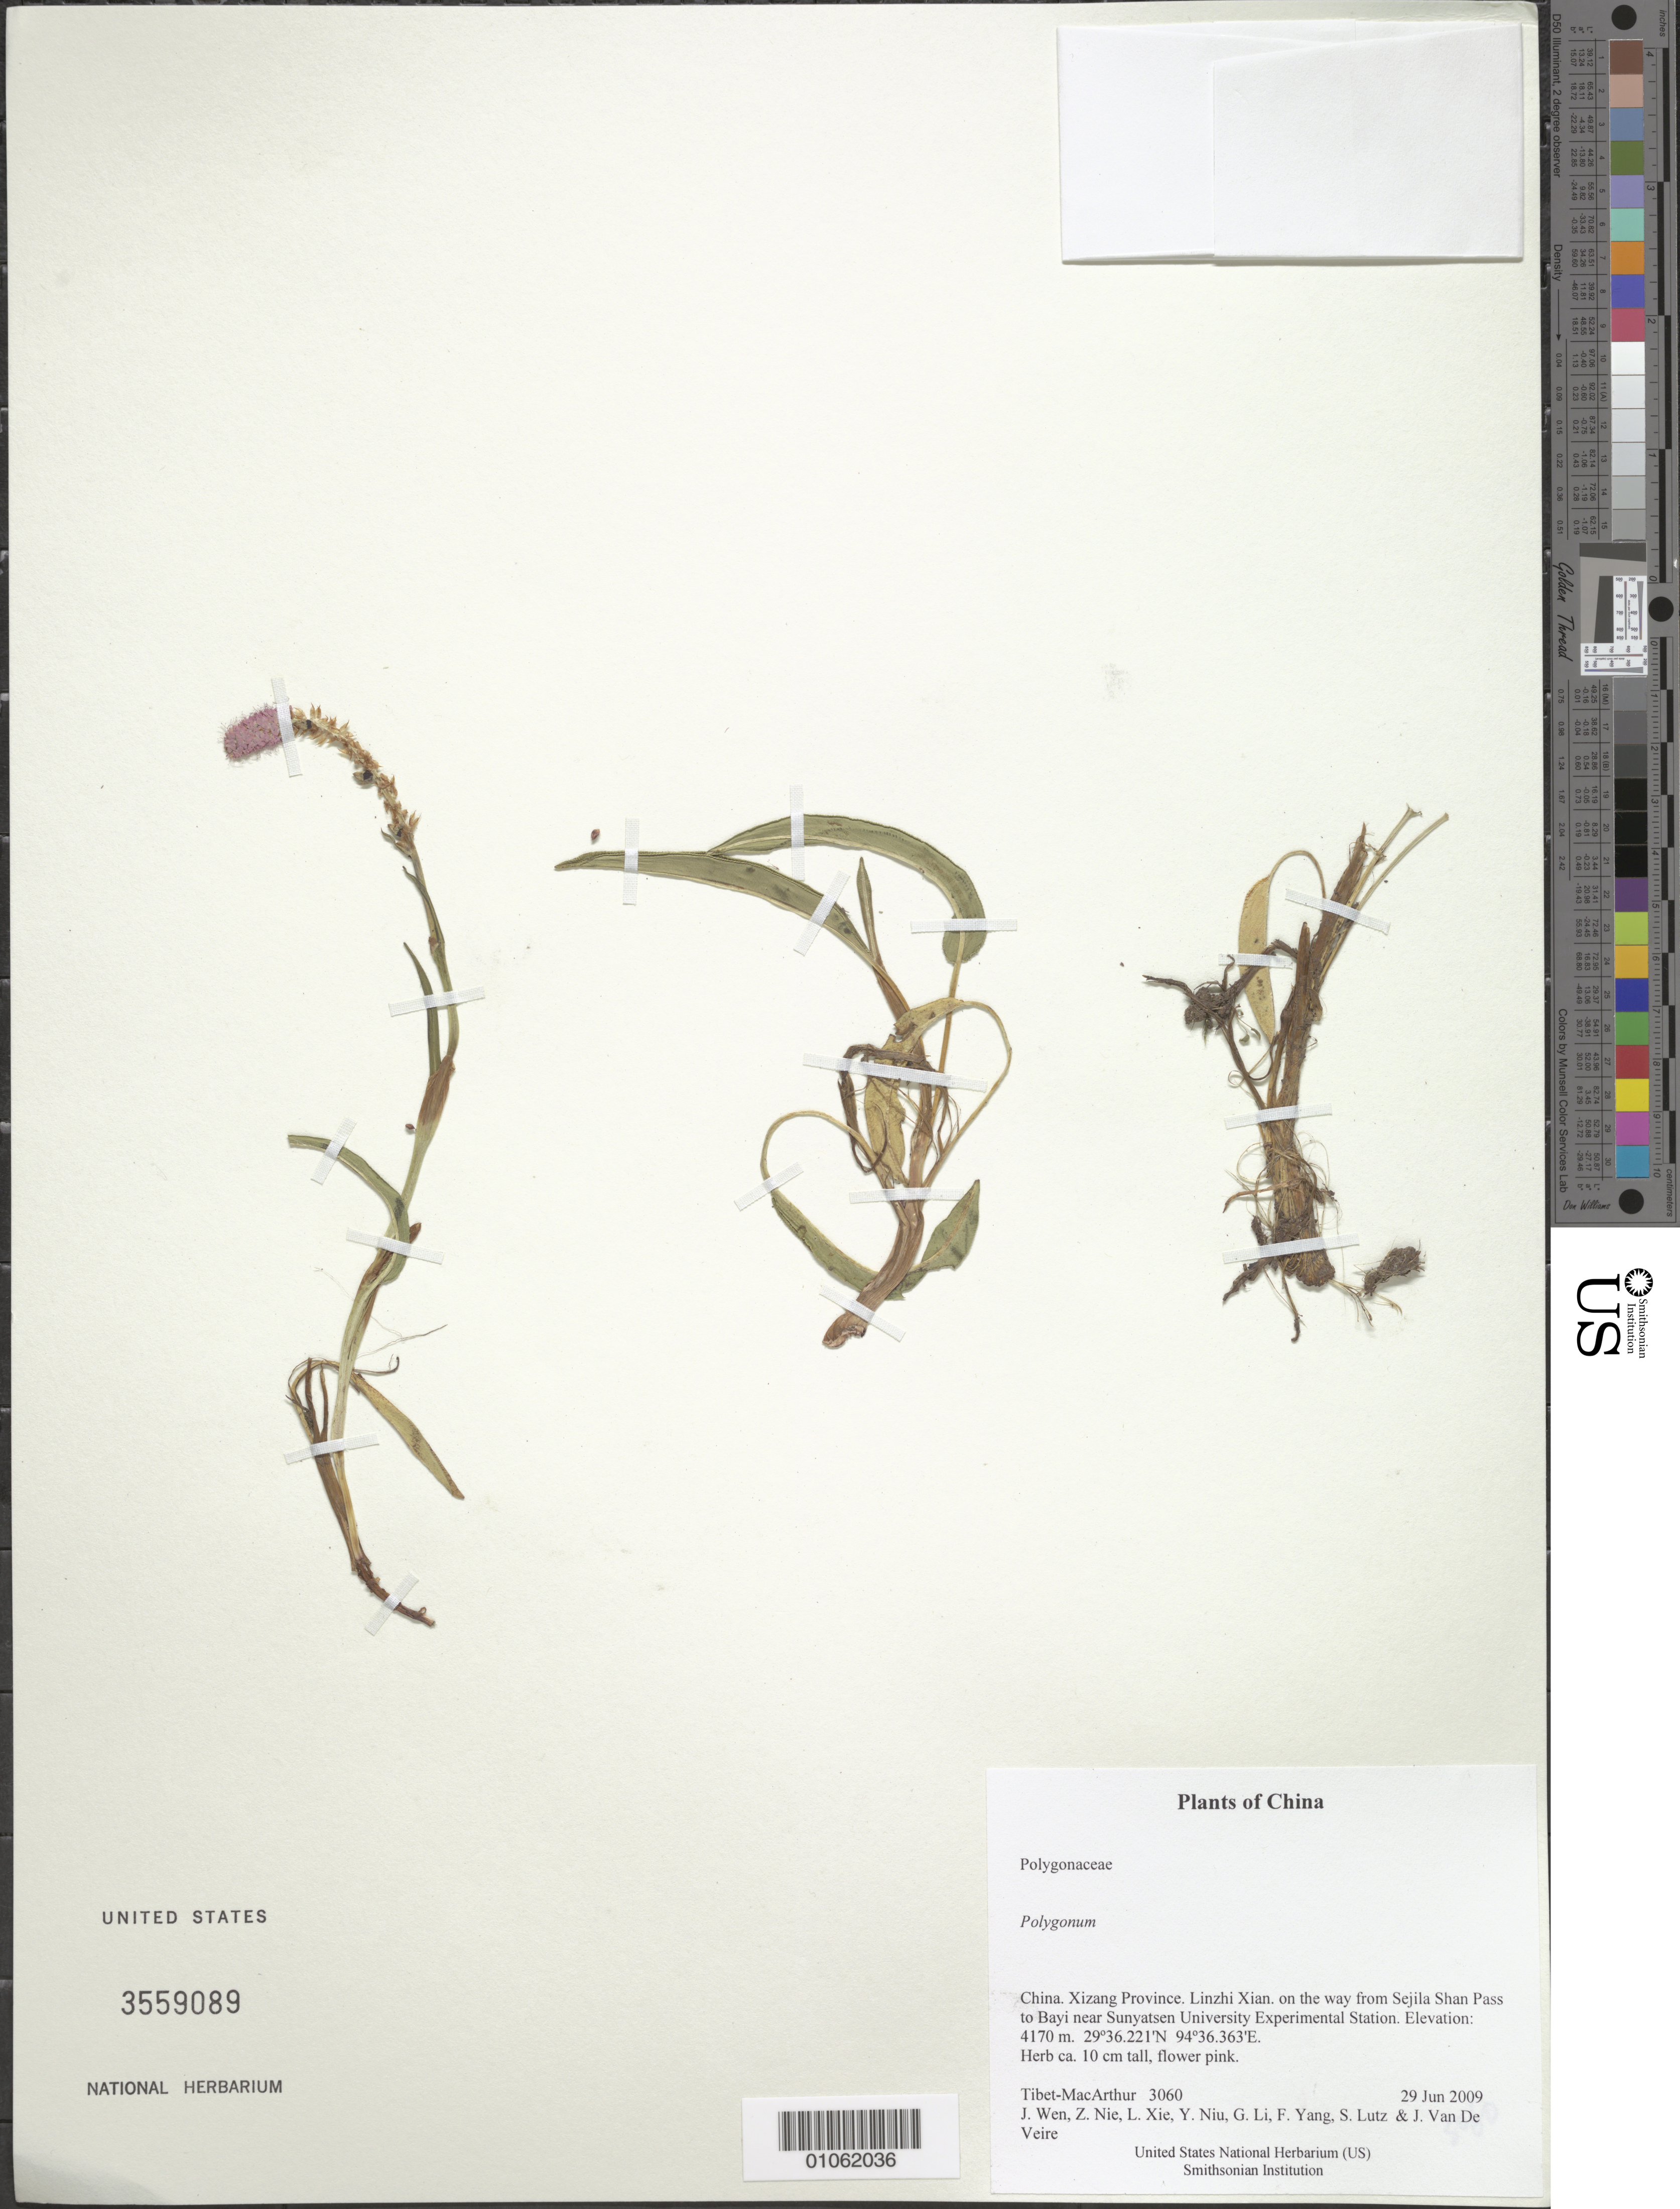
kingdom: Plantae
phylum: Tracheophyta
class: Magnoliopsida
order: Caryophyllales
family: Polygonaceae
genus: Bistorta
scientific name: Bistorta vivipara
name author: (L.) Delarbre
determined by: Strong, Mark T., (BOT), Smithsonian Institution - National Museum of Natural History (UNITED STATES)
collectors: Tibet-MacArthur, J. Wen, Z. Nie, L. Xie, Y. Niu, G. Li, F. Yang, S. Lutz & J. Van De Veire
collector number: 3060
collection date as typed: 29 Jun 2009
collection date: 2009-06-29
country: China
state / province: Xizang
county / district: Linzhi Xian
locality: on the way from Sejila Shan Pass to Bayi near Sunyatsen University Experimental Station.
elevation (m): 4170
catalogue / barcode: US 3559089